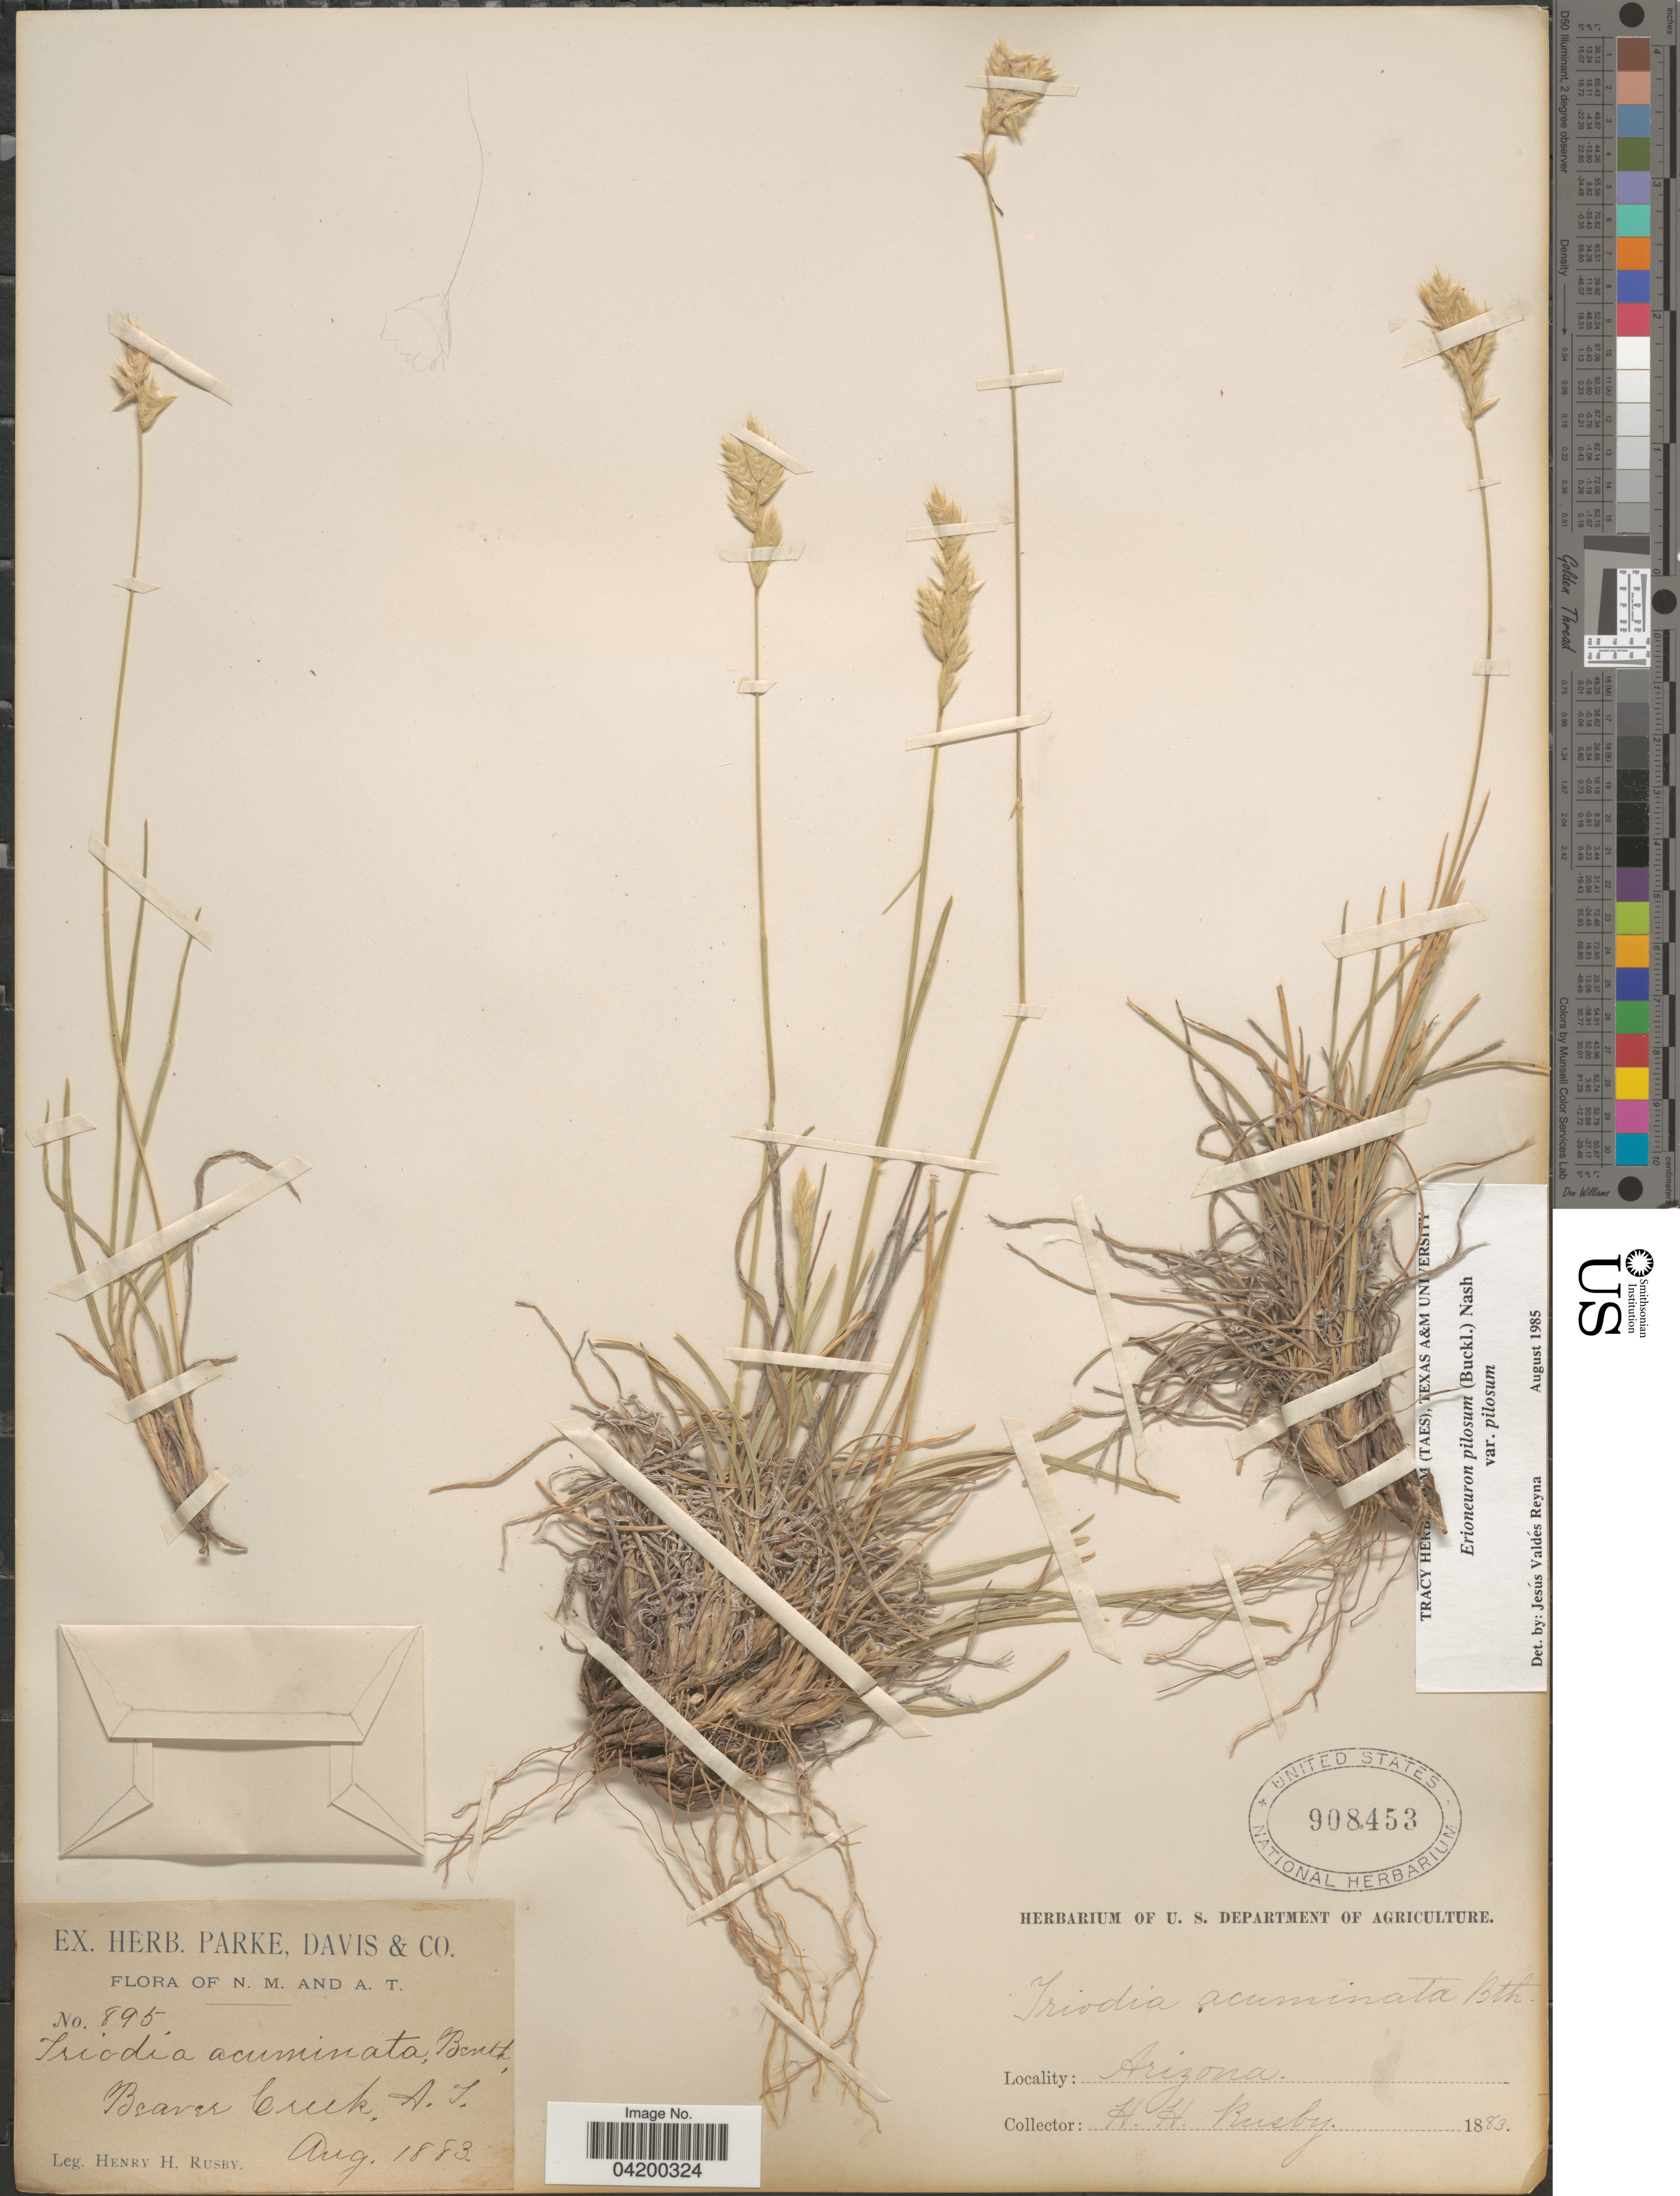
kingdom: Plantae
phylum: Tracheophyta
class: Liliopsida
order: Poales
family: Poaceae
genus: Erioneuron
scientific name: Erioneuron pilosum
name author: (Buckley) Nash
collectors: H. H. Rusby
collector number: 895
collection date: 1883-08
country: United States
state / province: Arizona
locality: Beaver Creek. A.T.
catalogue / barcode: US 908453